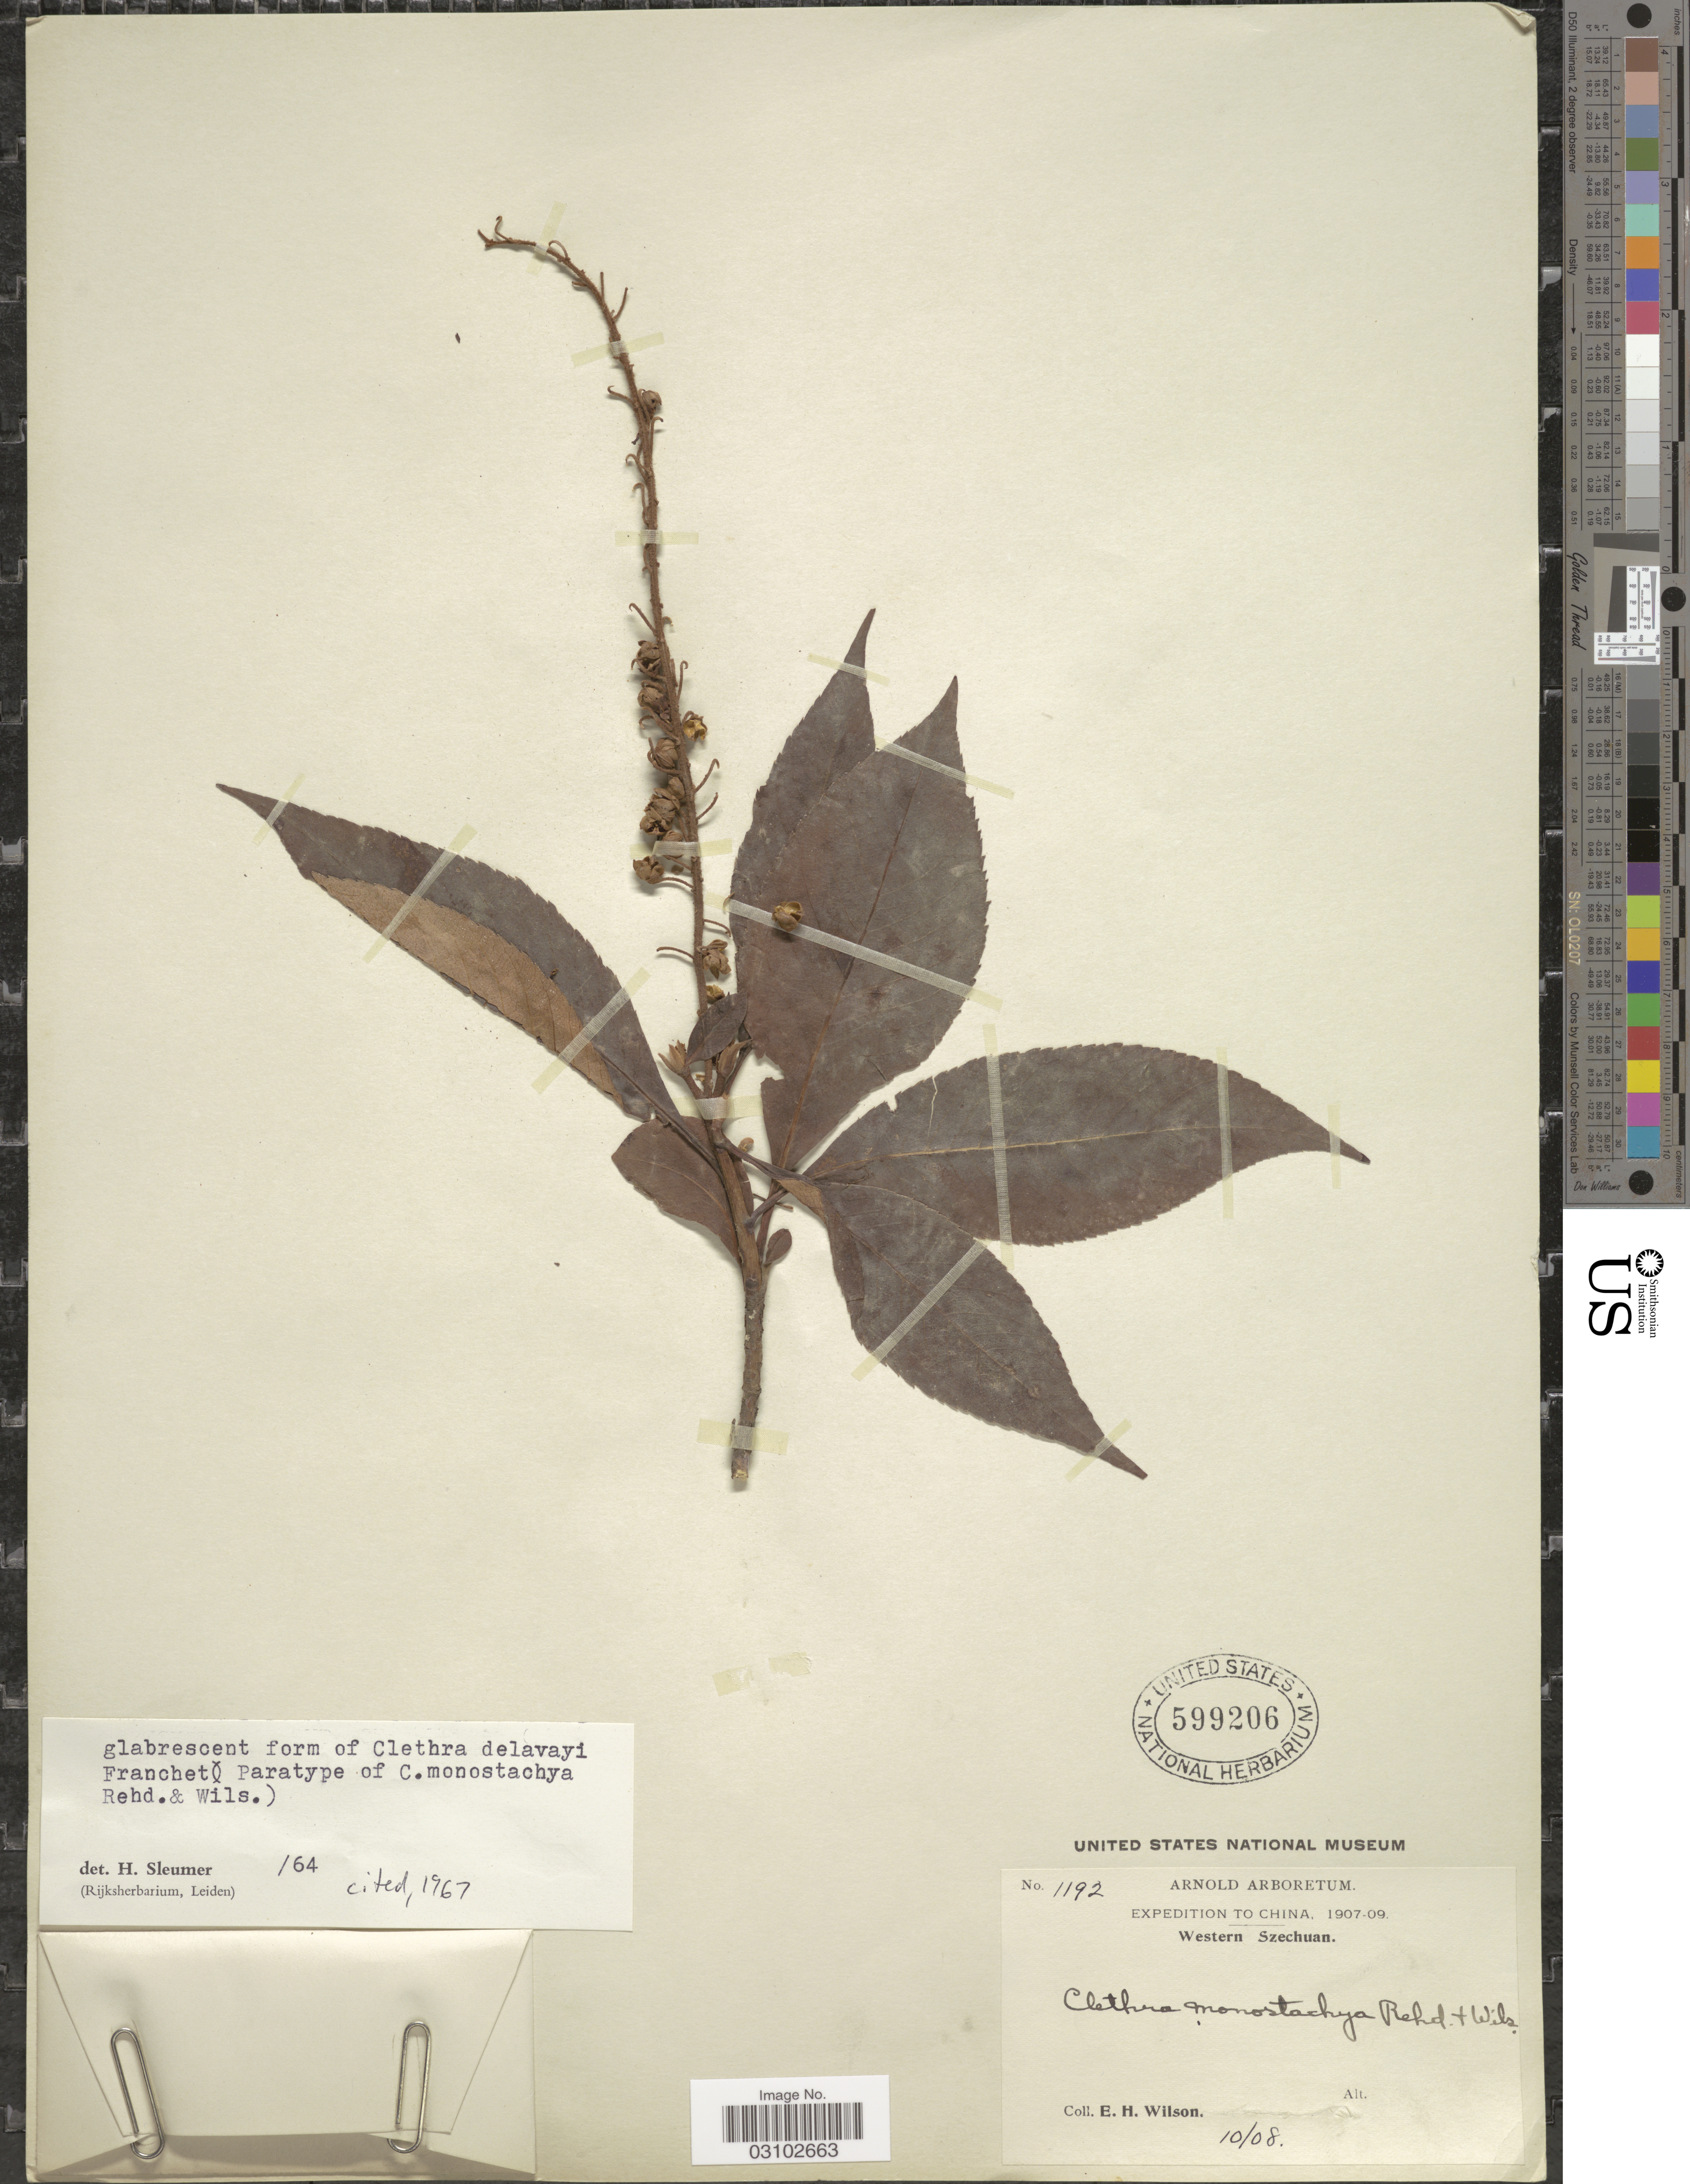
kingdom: Plantae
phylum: Tracheophyta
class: Magnoliopsida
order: Ericales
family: Clethraceae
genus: Clethra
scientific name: Clethra delavayi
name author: Franch.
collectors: E. Wilson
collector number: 1192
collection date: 1908-10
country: China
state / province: Sichuan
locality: Western Szechuan.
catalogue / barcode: US 599206